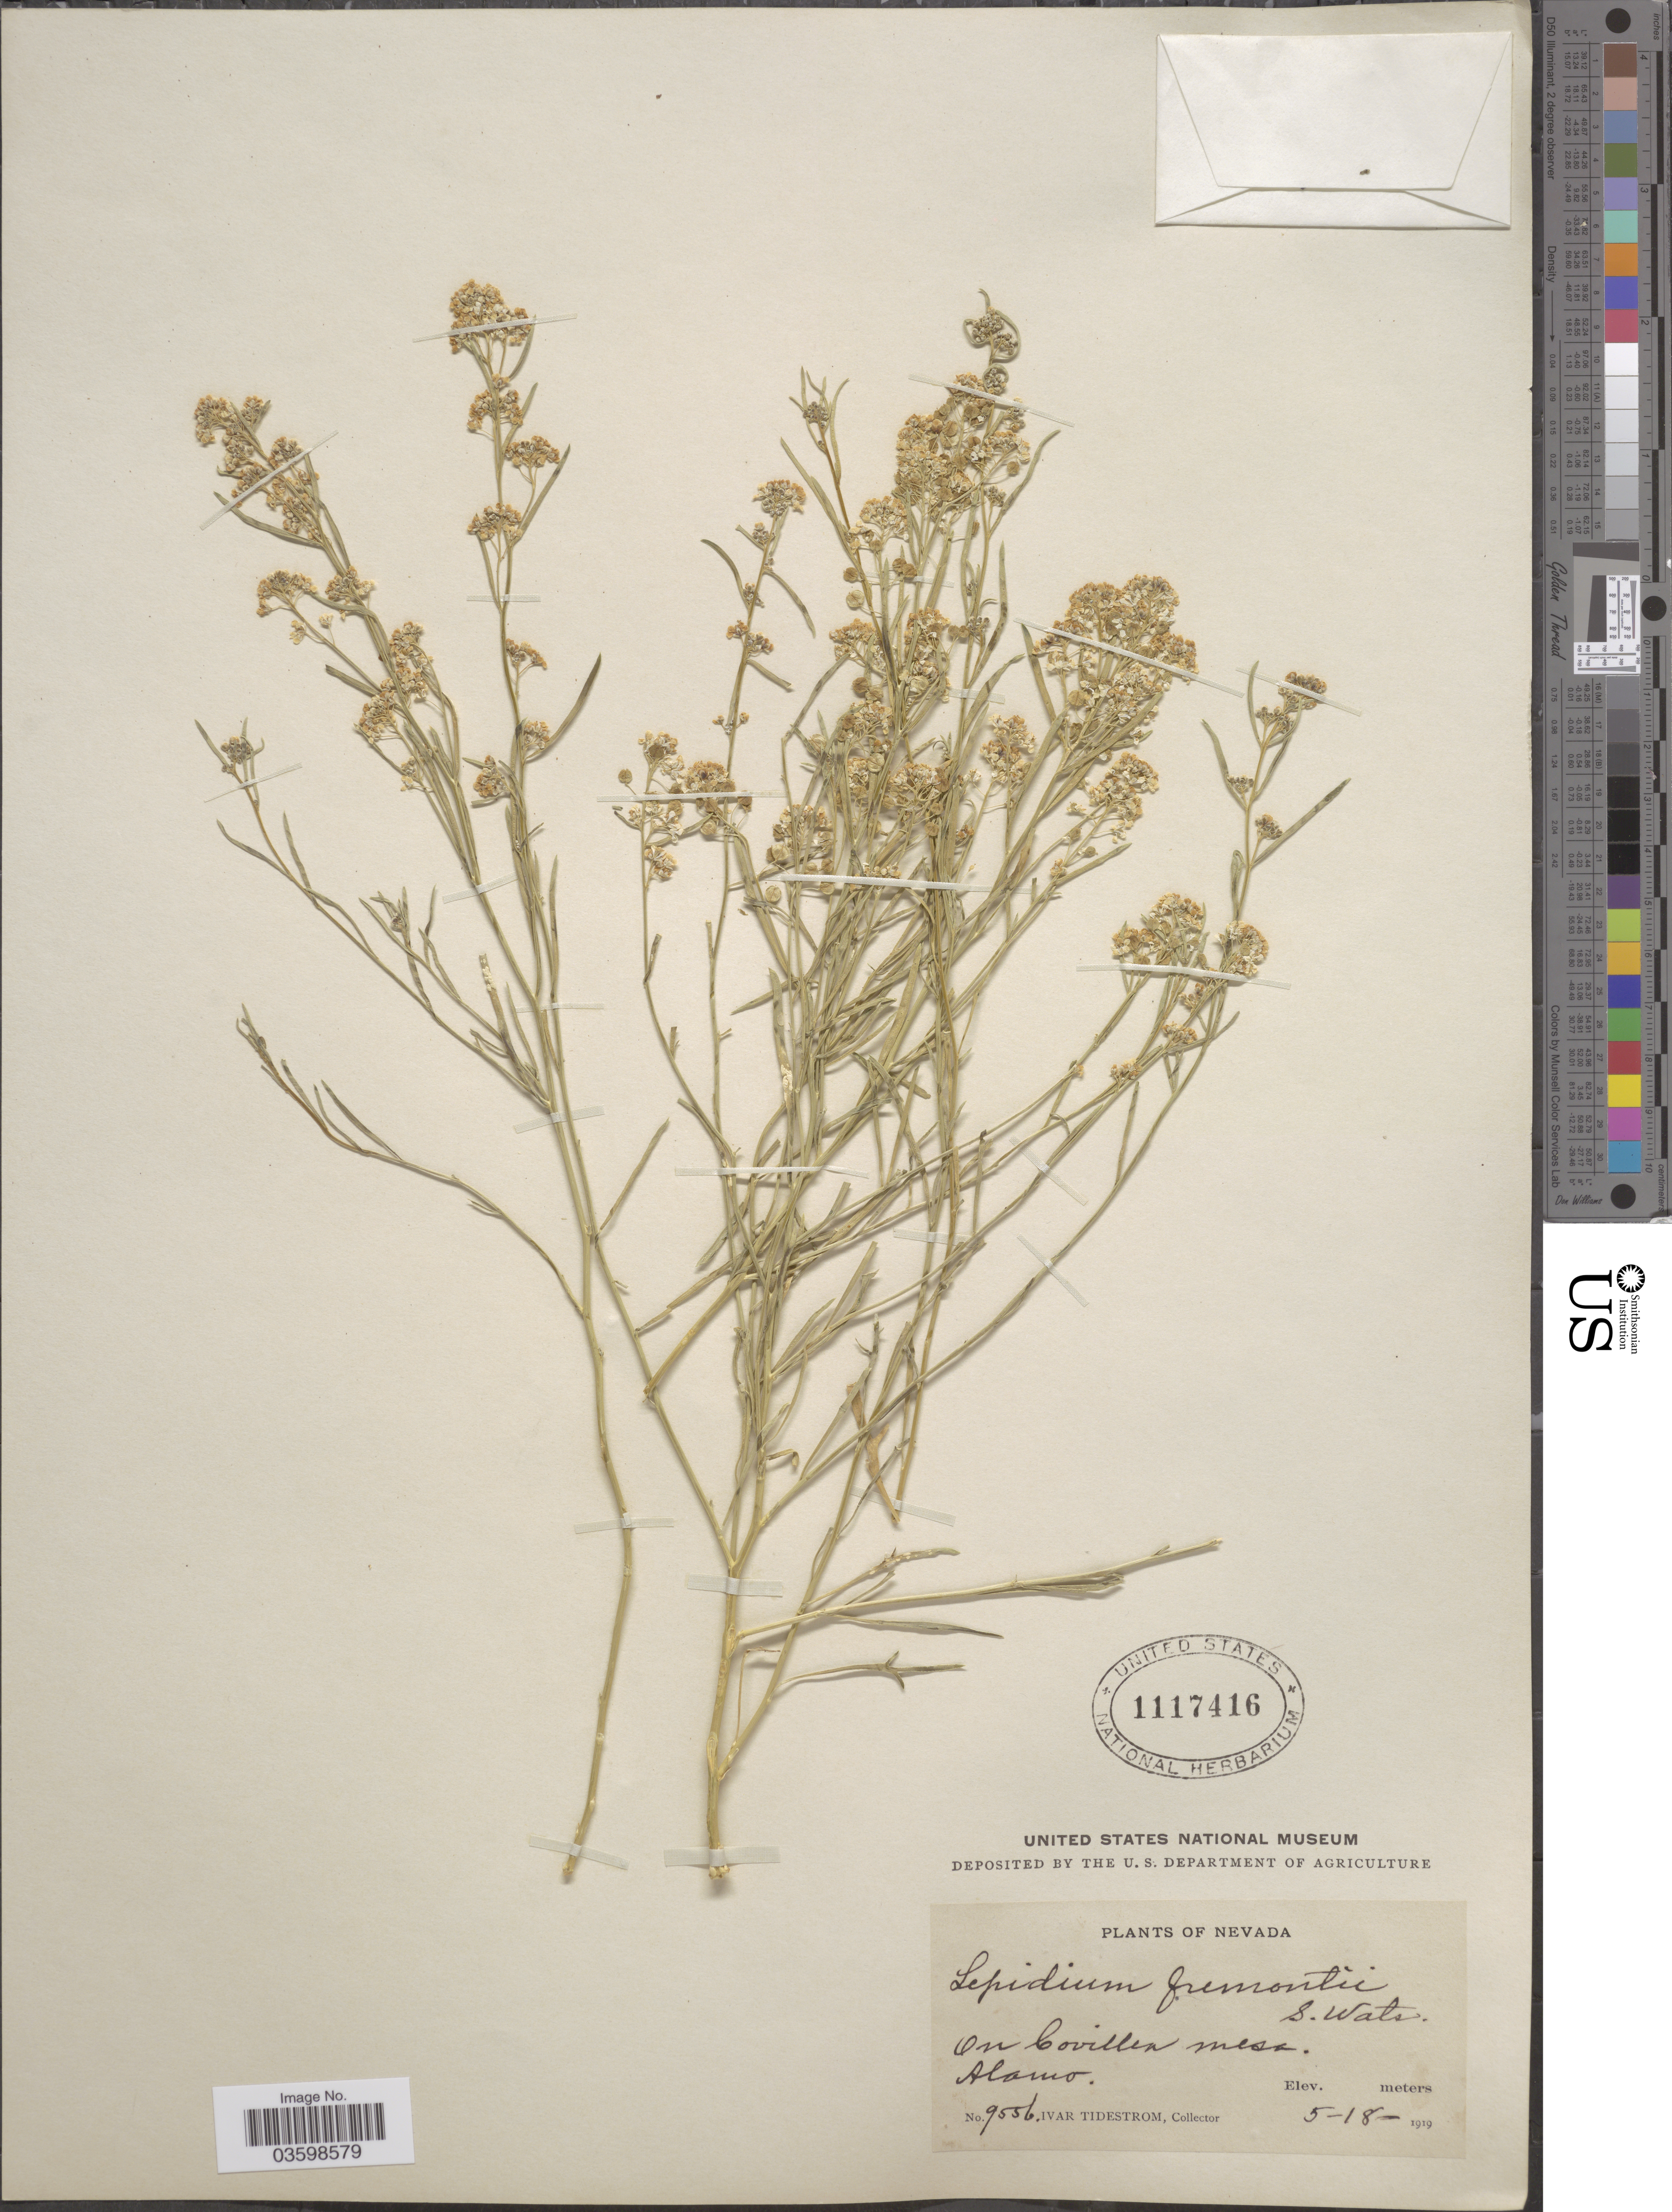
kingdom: Plantae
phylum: Tracheophyta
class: Magnoliopsida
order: Brassicales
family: Brassicaceae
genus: Lepidium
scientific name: Lepidium fremontii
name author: S. Watson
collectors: I. F. Tidestrom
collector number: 9556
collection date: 1919-05-18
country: United States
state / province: Nevada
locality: On Covillea Mesa. Alamo.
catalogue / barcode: US 1117416